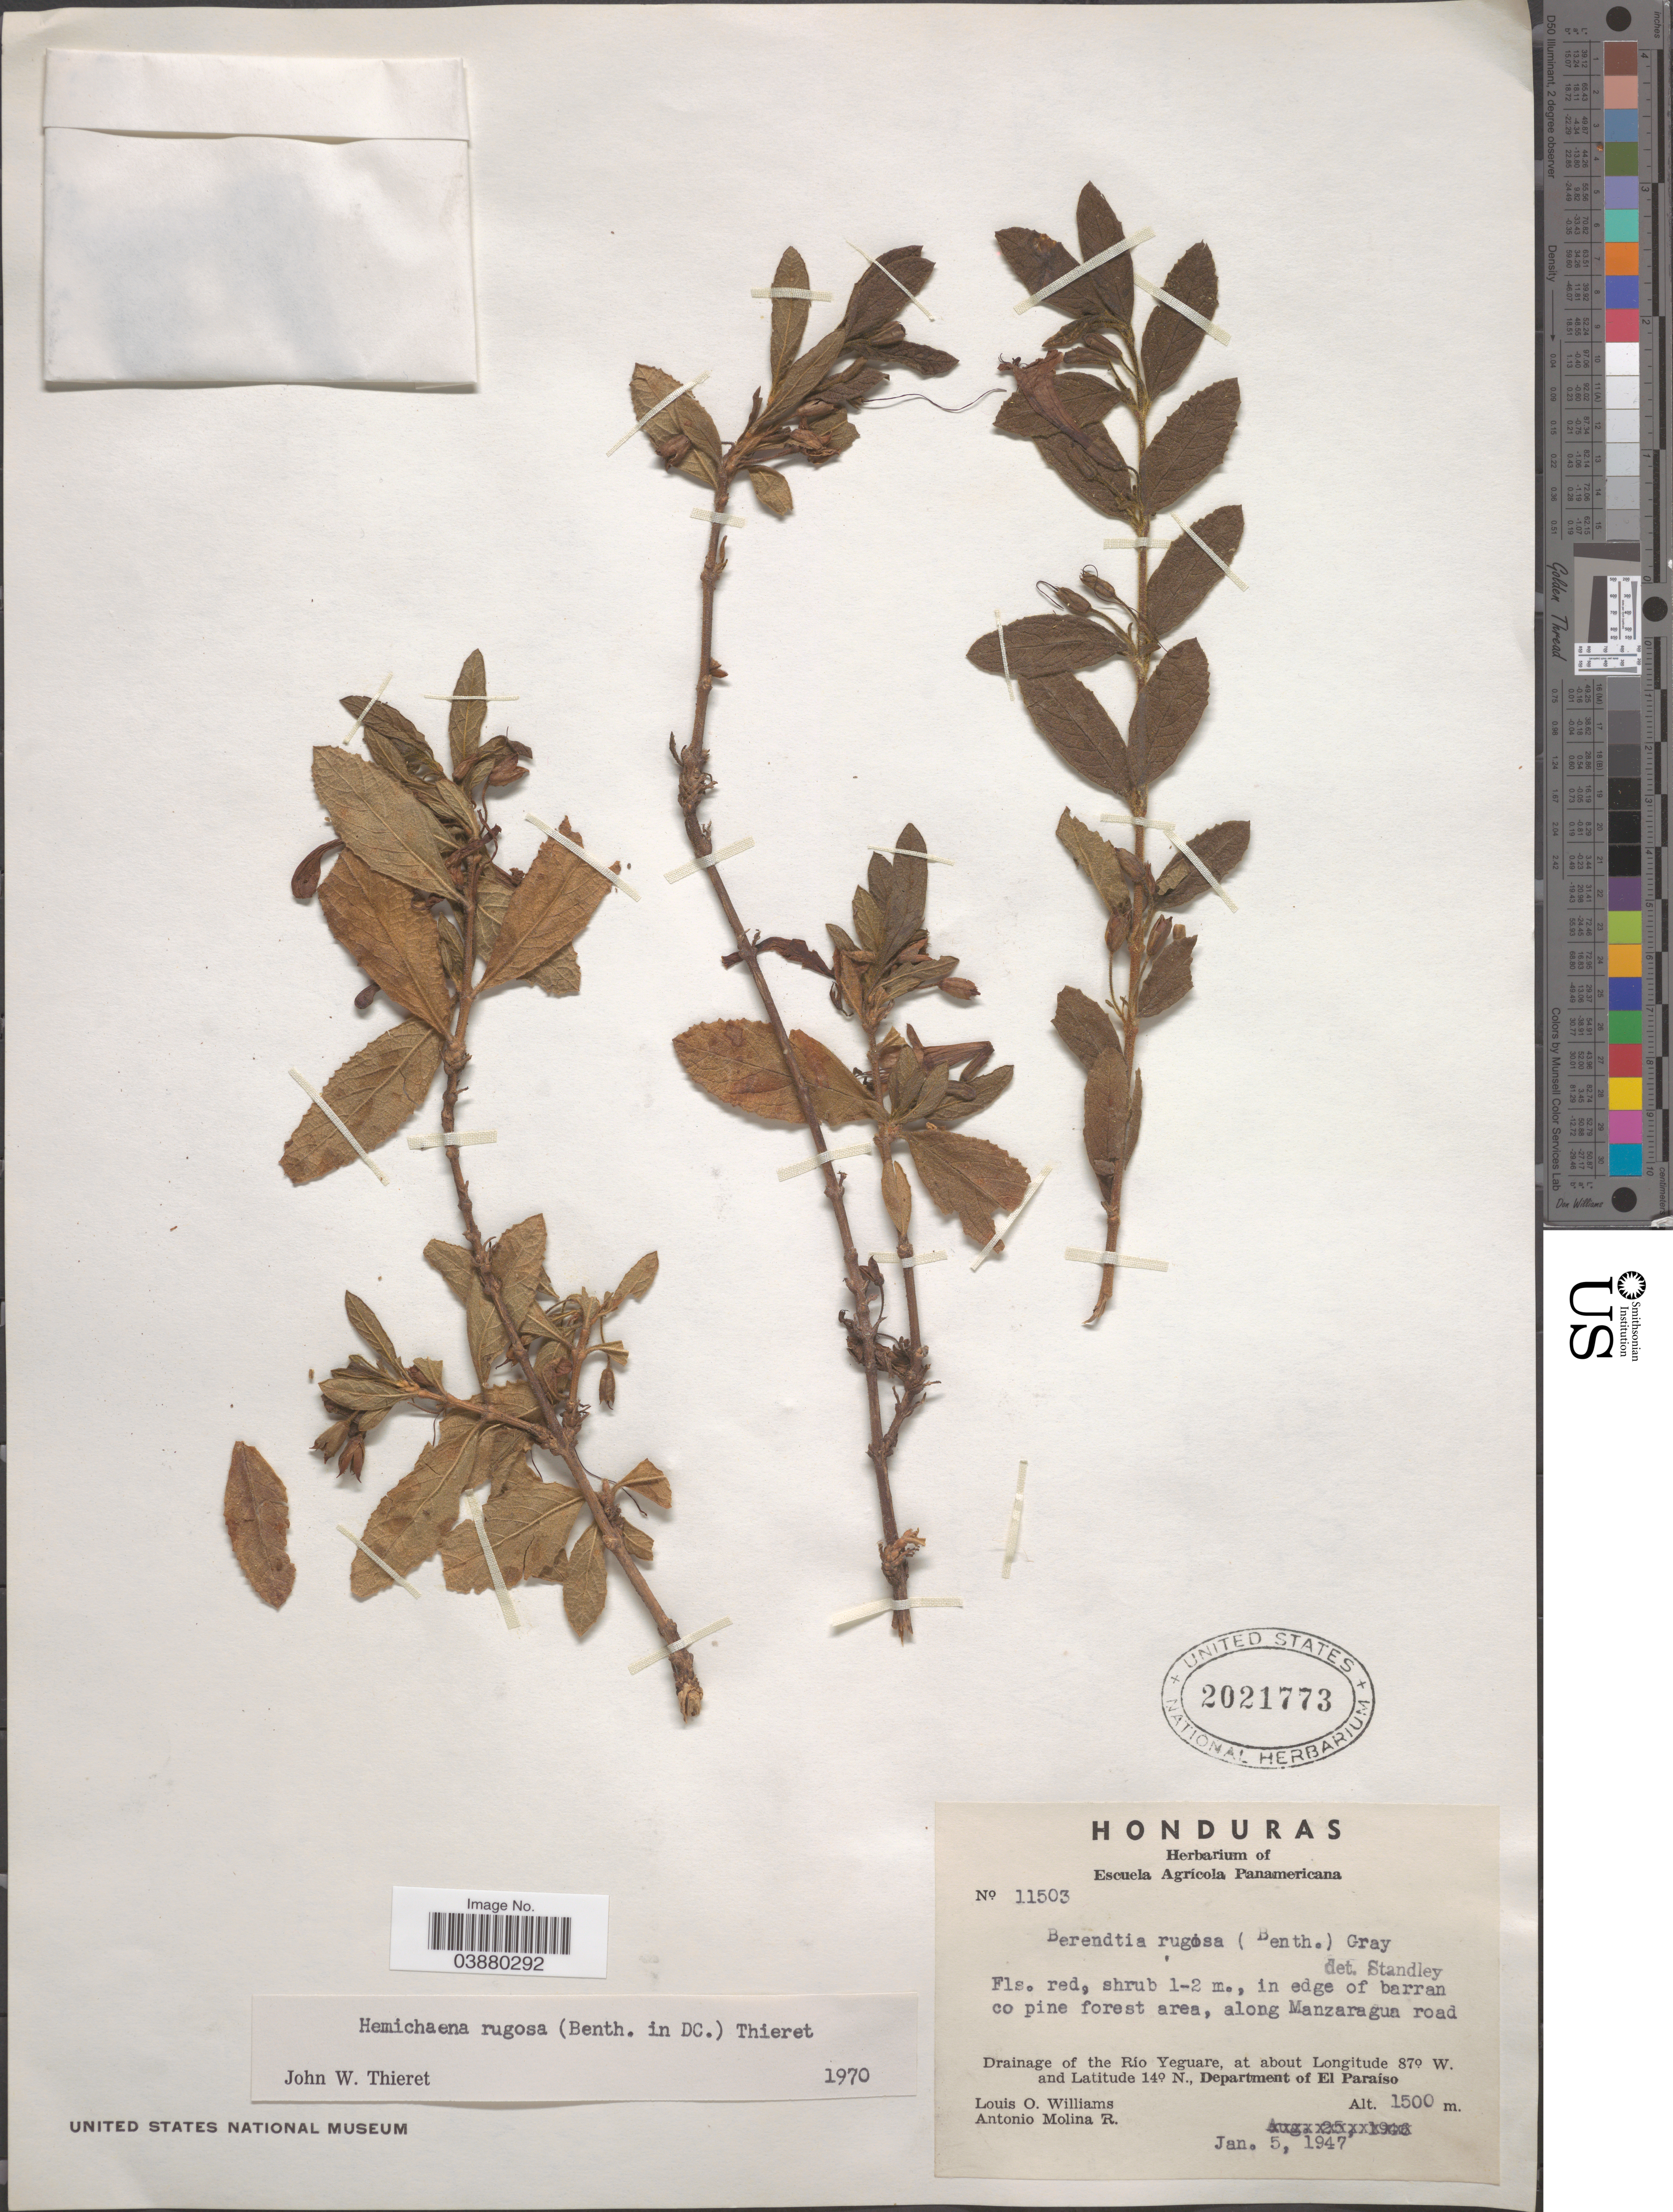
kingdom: Plantae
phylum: Tracheophyta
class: Magnoliopsida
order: Lamiales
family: Phrymaceae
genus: Hemichaena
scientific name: Hemichaena rugosa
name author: (Benth.) Thieret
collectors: L. O. Williams & A. Molina R.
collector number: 11503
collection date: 1947-01-05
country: Honduras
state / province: El Paraiso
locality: Along Manzaragua road. Drainage of the Río Yeguare, Department of El Paraíso.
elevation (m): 1500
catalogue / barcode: US 2021773